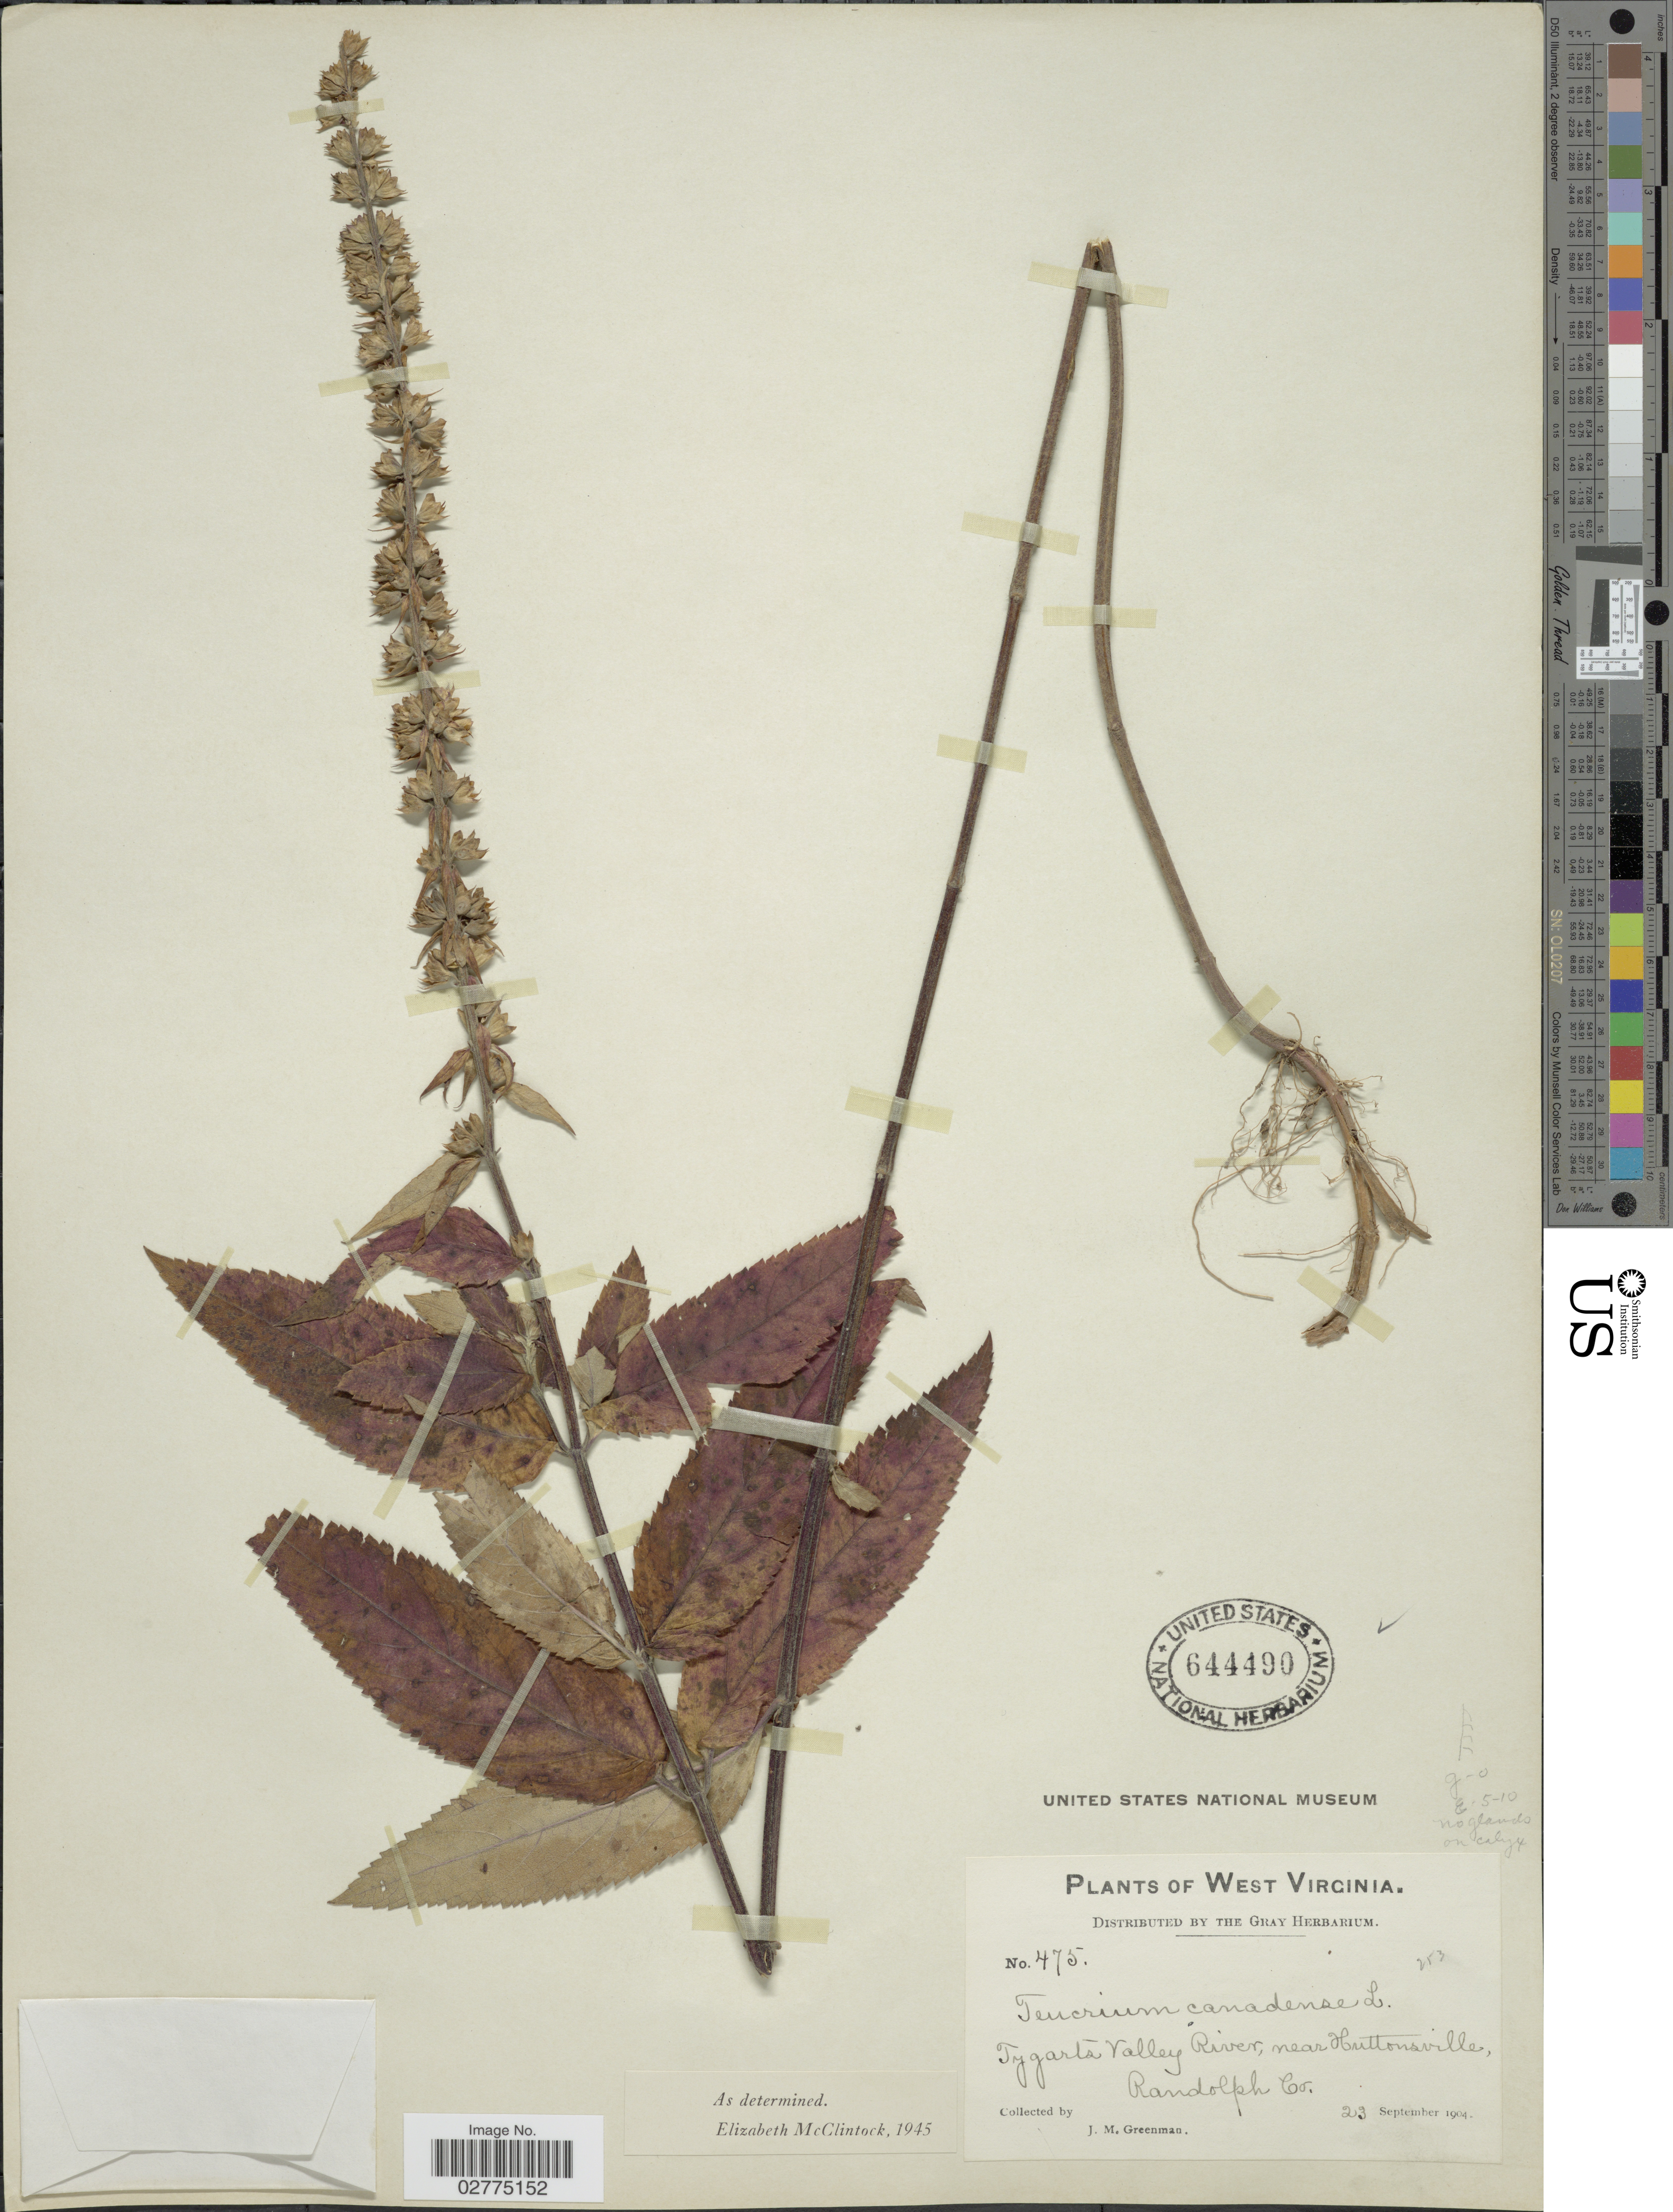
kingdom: Plantae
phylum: Tracheophyta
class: Magnoliopsida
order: Lamiales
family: Lamiaceae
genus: Teucrium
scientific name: Teucrium canadense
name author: L.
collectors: J. M. Greenman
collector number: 475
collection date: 1904-09-23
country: United States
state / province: West Virginia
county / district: Randolph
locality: Tygarts Valley River, near Huttonsville, Randolph Co.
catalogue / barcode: US 644490